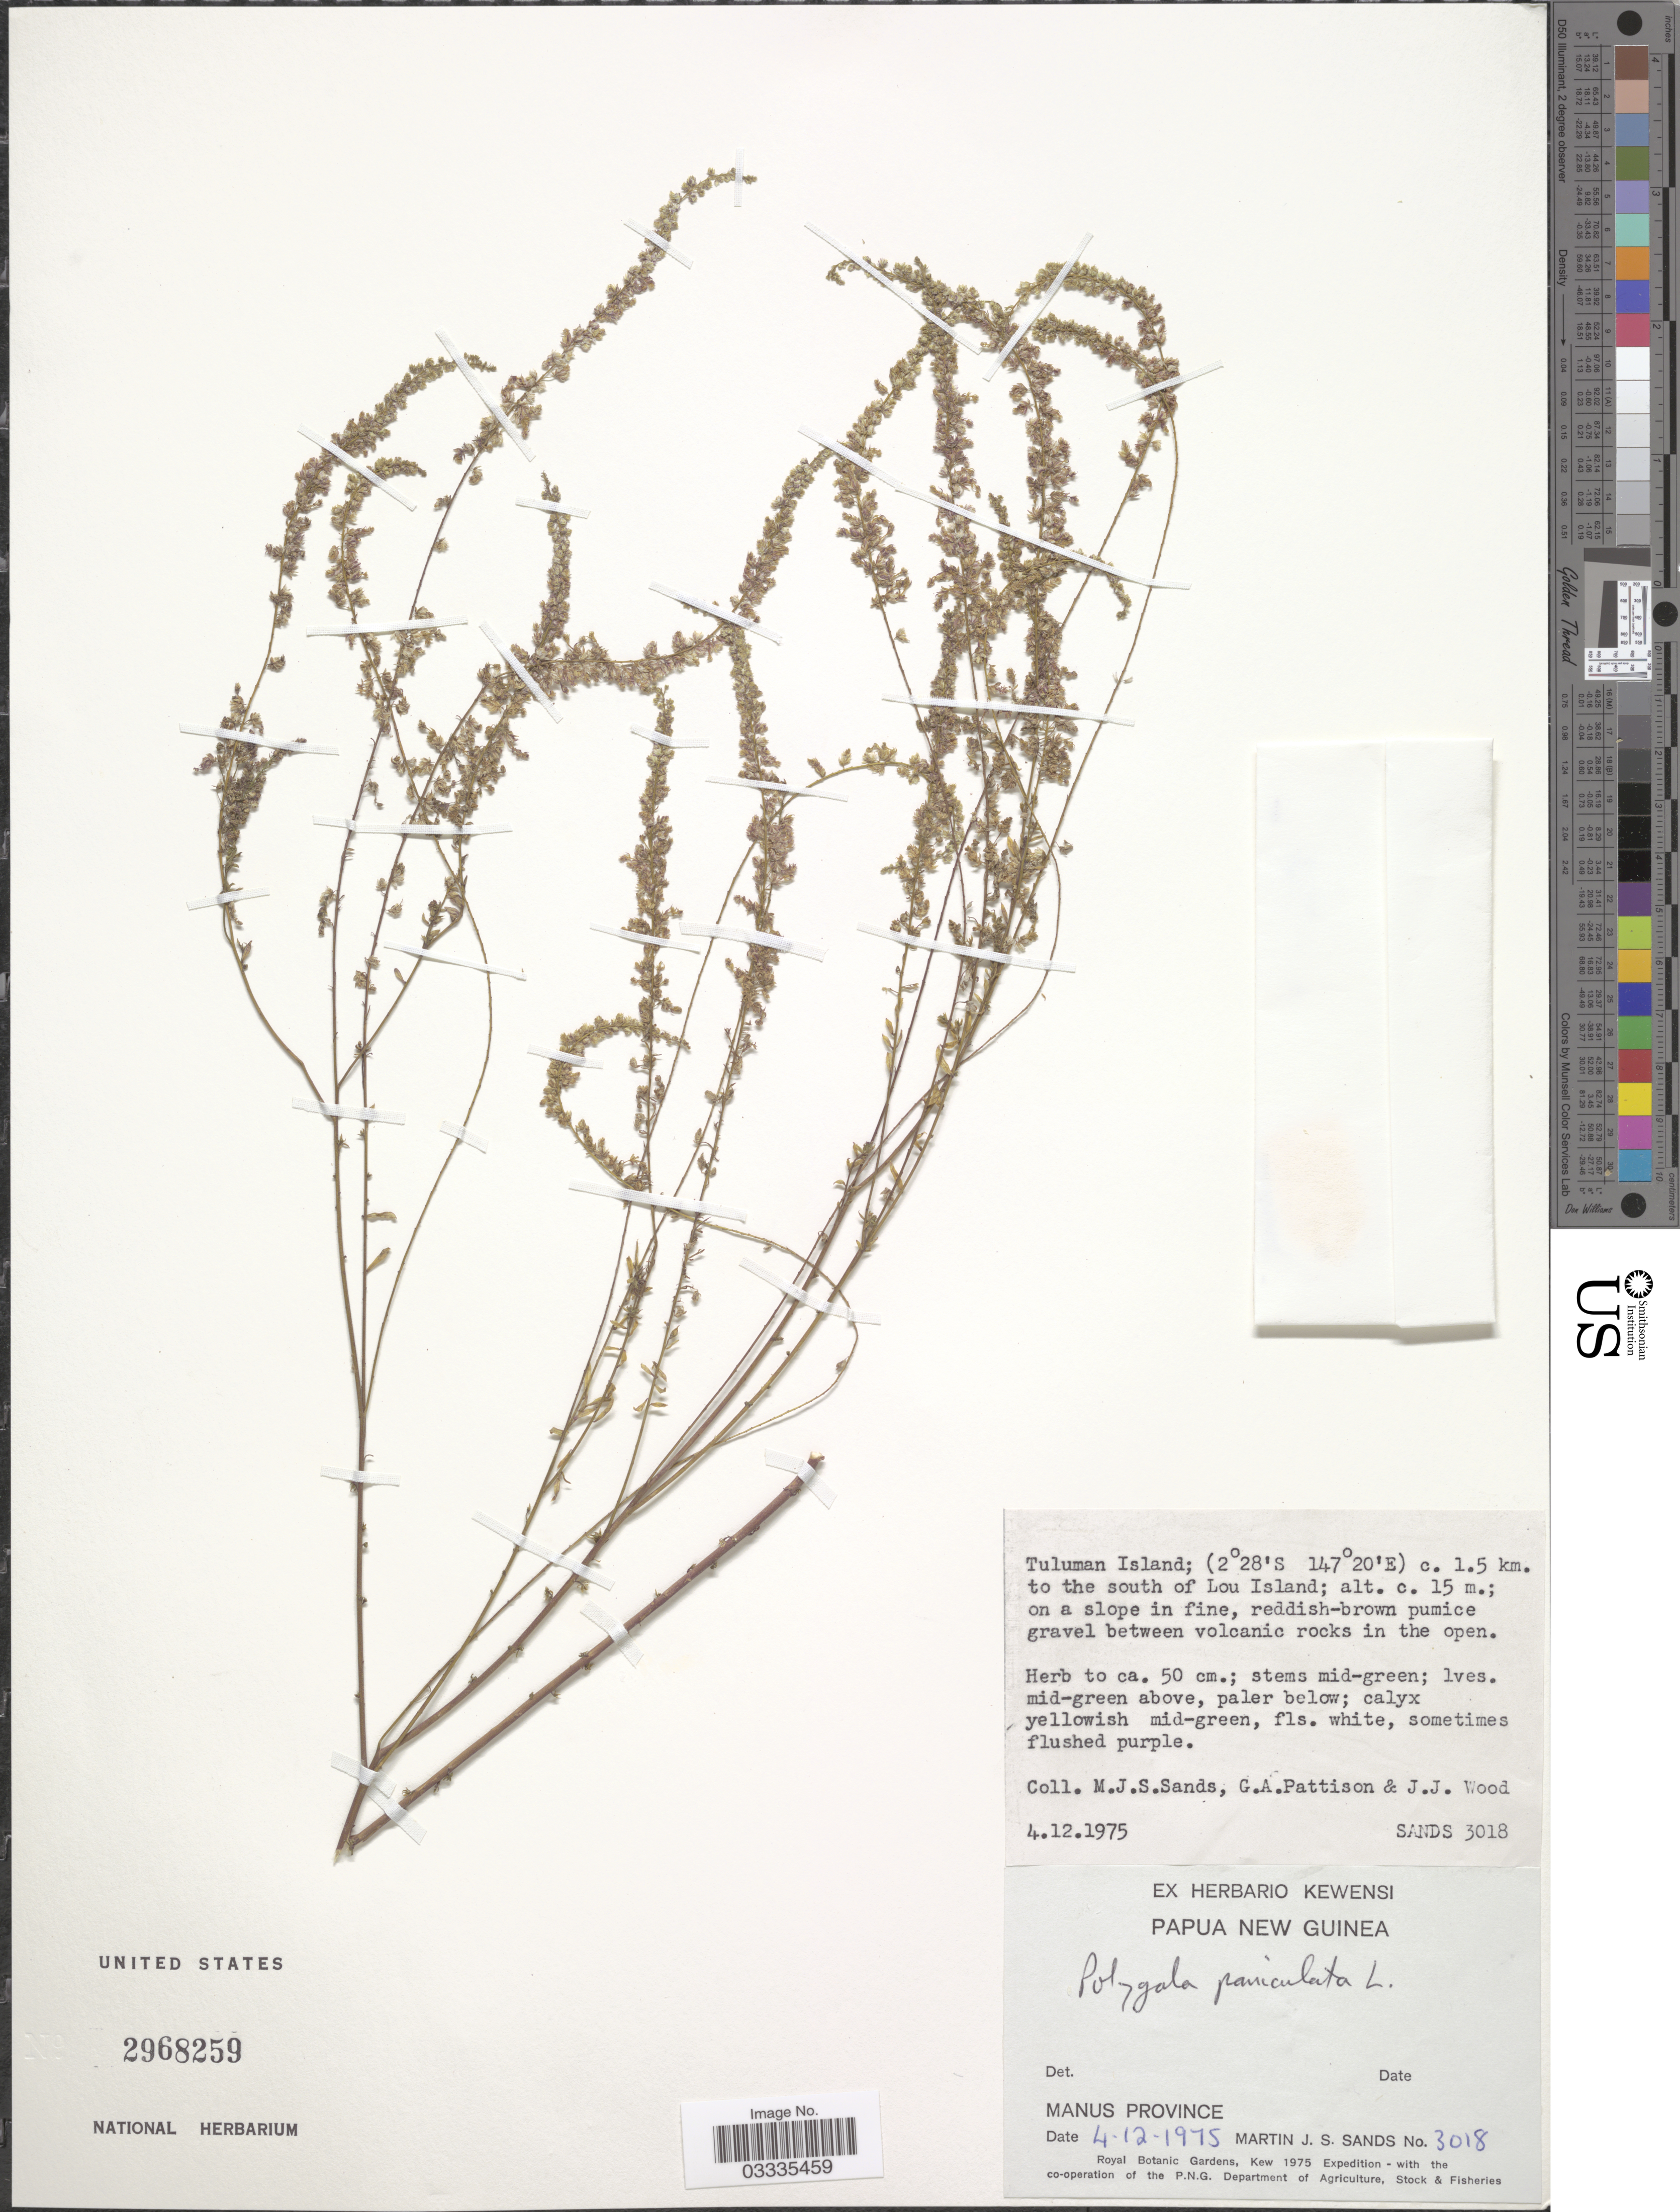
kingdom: Plantae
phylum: Tracheophyta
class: Magnoliopsida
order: Fabales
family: Polygalaceae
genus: Polygala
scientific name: Polygala paniculata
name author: L.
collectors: M. Sands, G. Pattison & J. Wood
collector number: SANDS3018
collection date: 1975-12-04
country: Papua New Guinea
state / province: Manus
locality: Tuluman Island; c. 1.5 km. to the south of Lou Island.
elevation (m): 15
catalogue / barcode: US 2968259